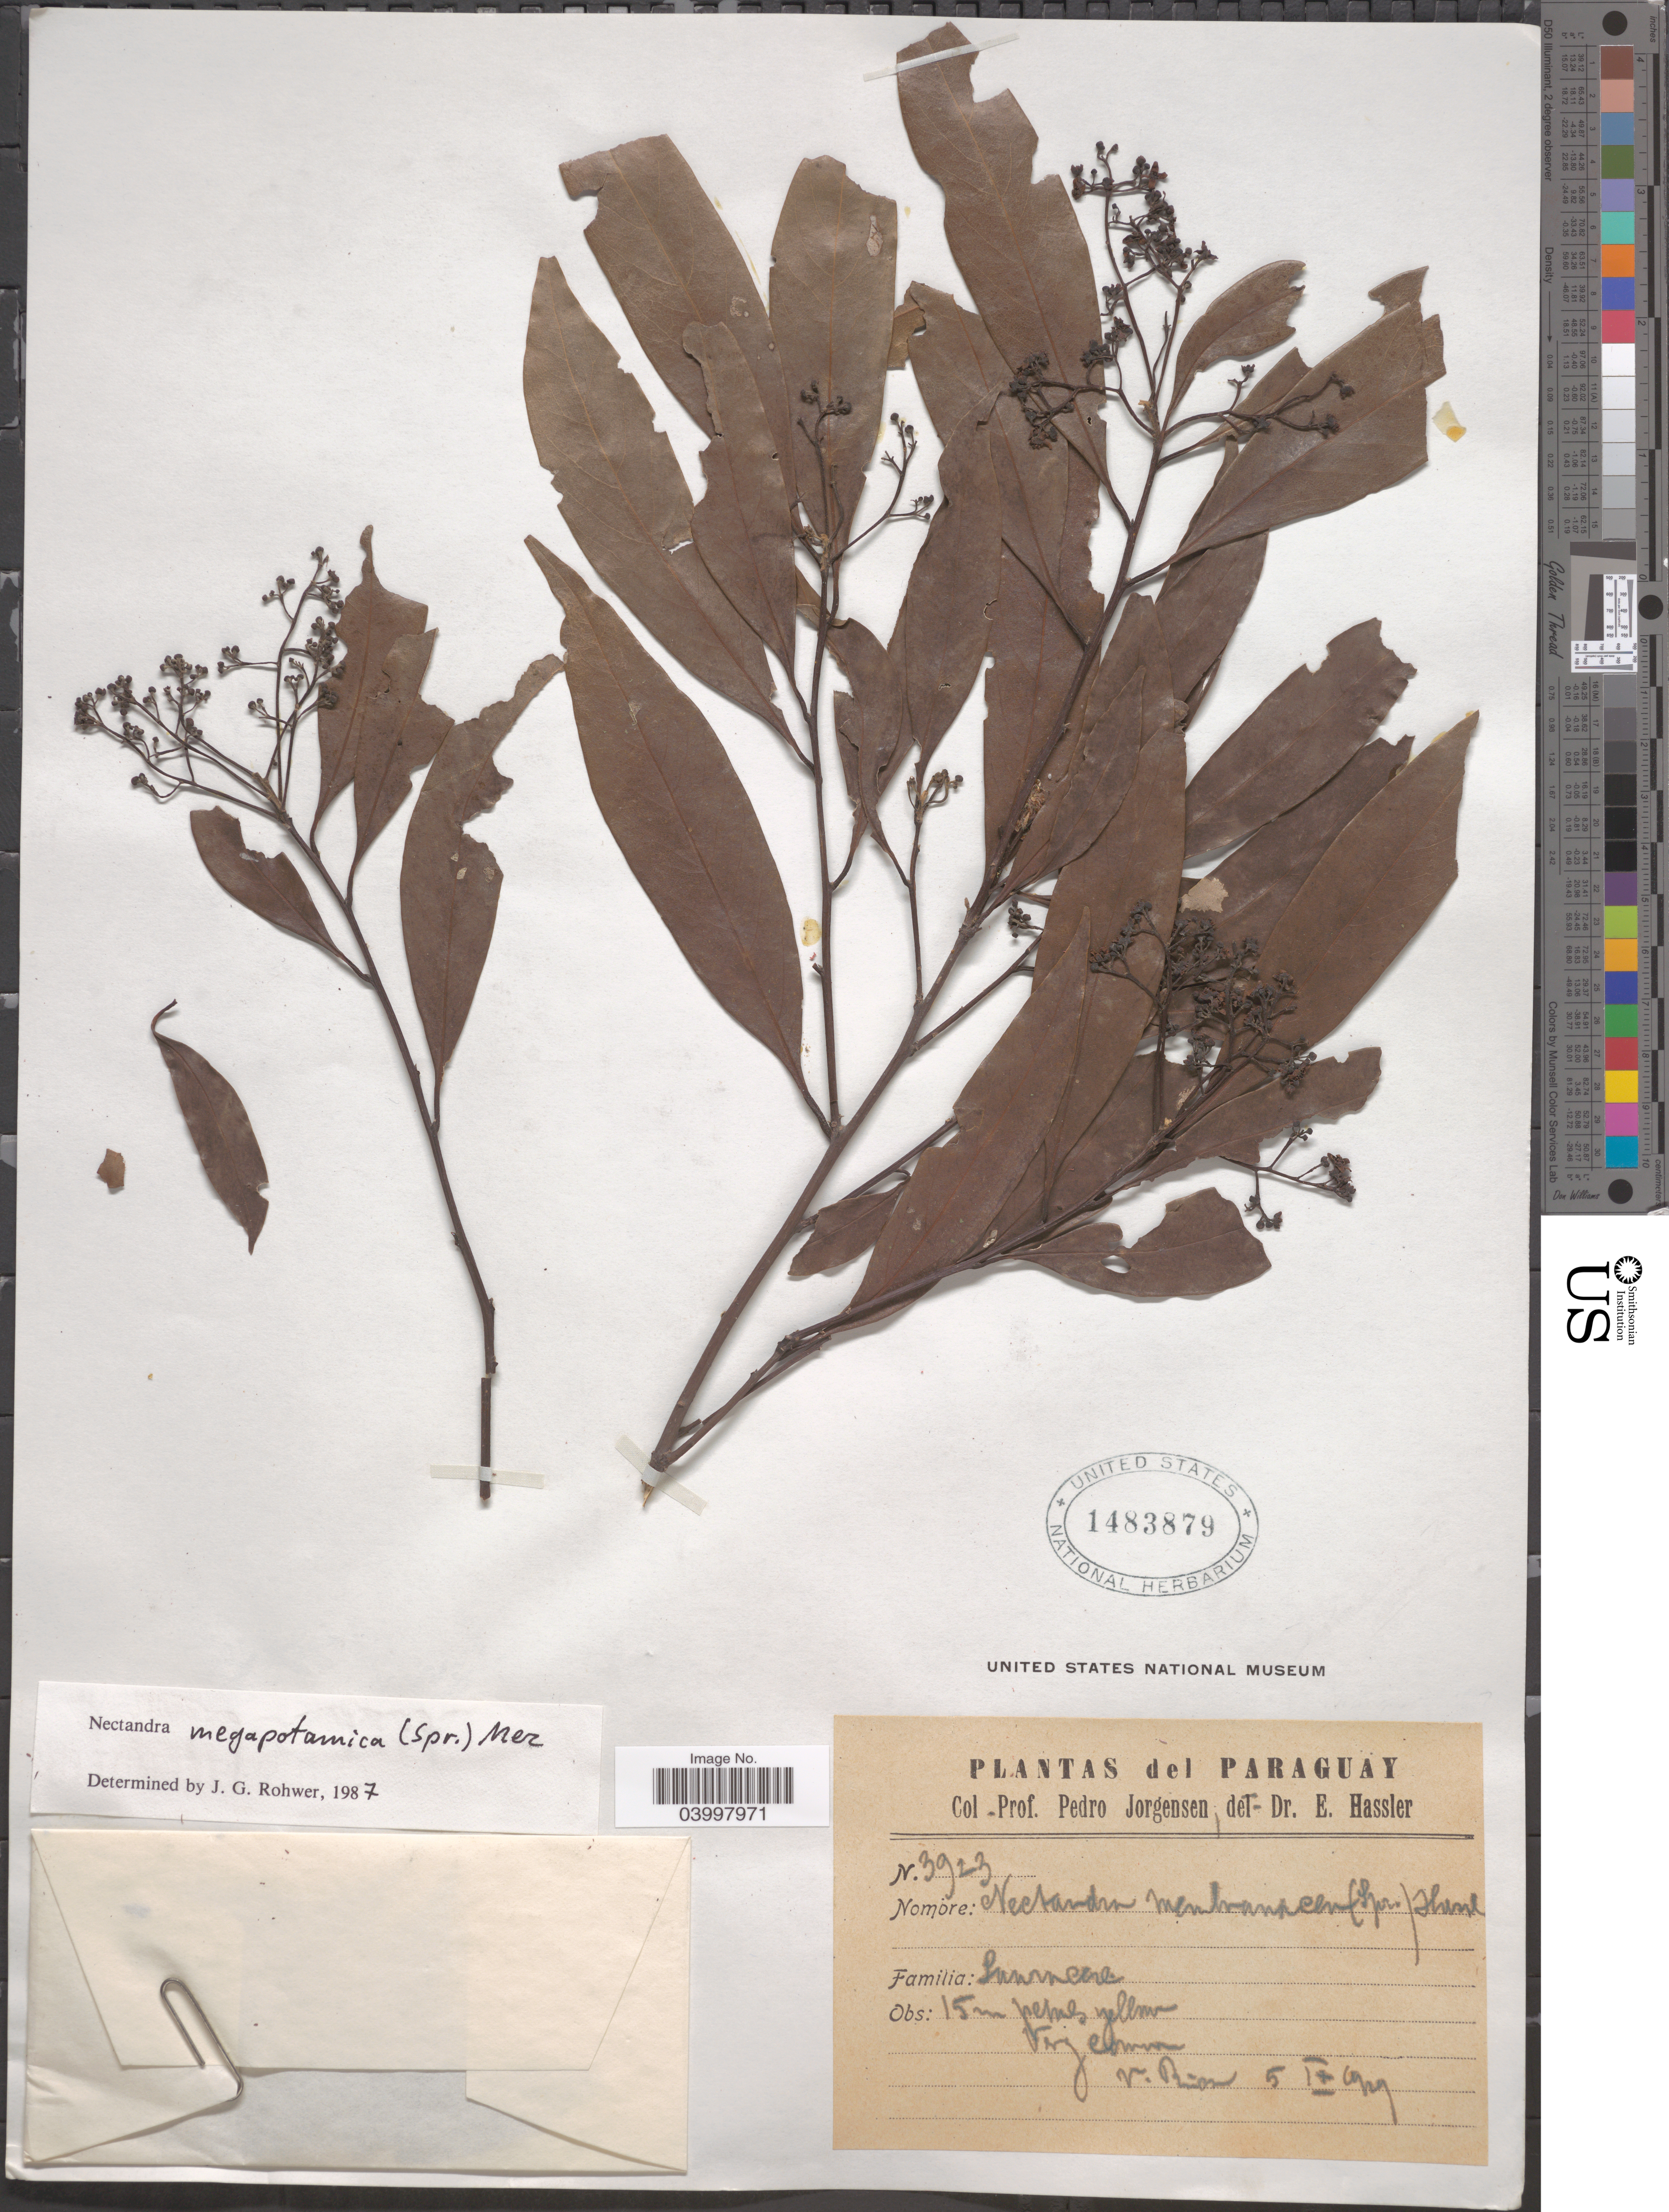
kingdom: Plantae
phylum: Tracheophyta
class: Magnoliopsida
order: Laurales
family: Lauraceae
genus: Nectandra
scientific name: Nectandra megapotamica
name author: Mez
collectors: P. Jörgensen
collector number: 3923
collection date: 1929-09-05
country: Paraguay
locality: V. Rica.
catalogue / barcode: US 1483879